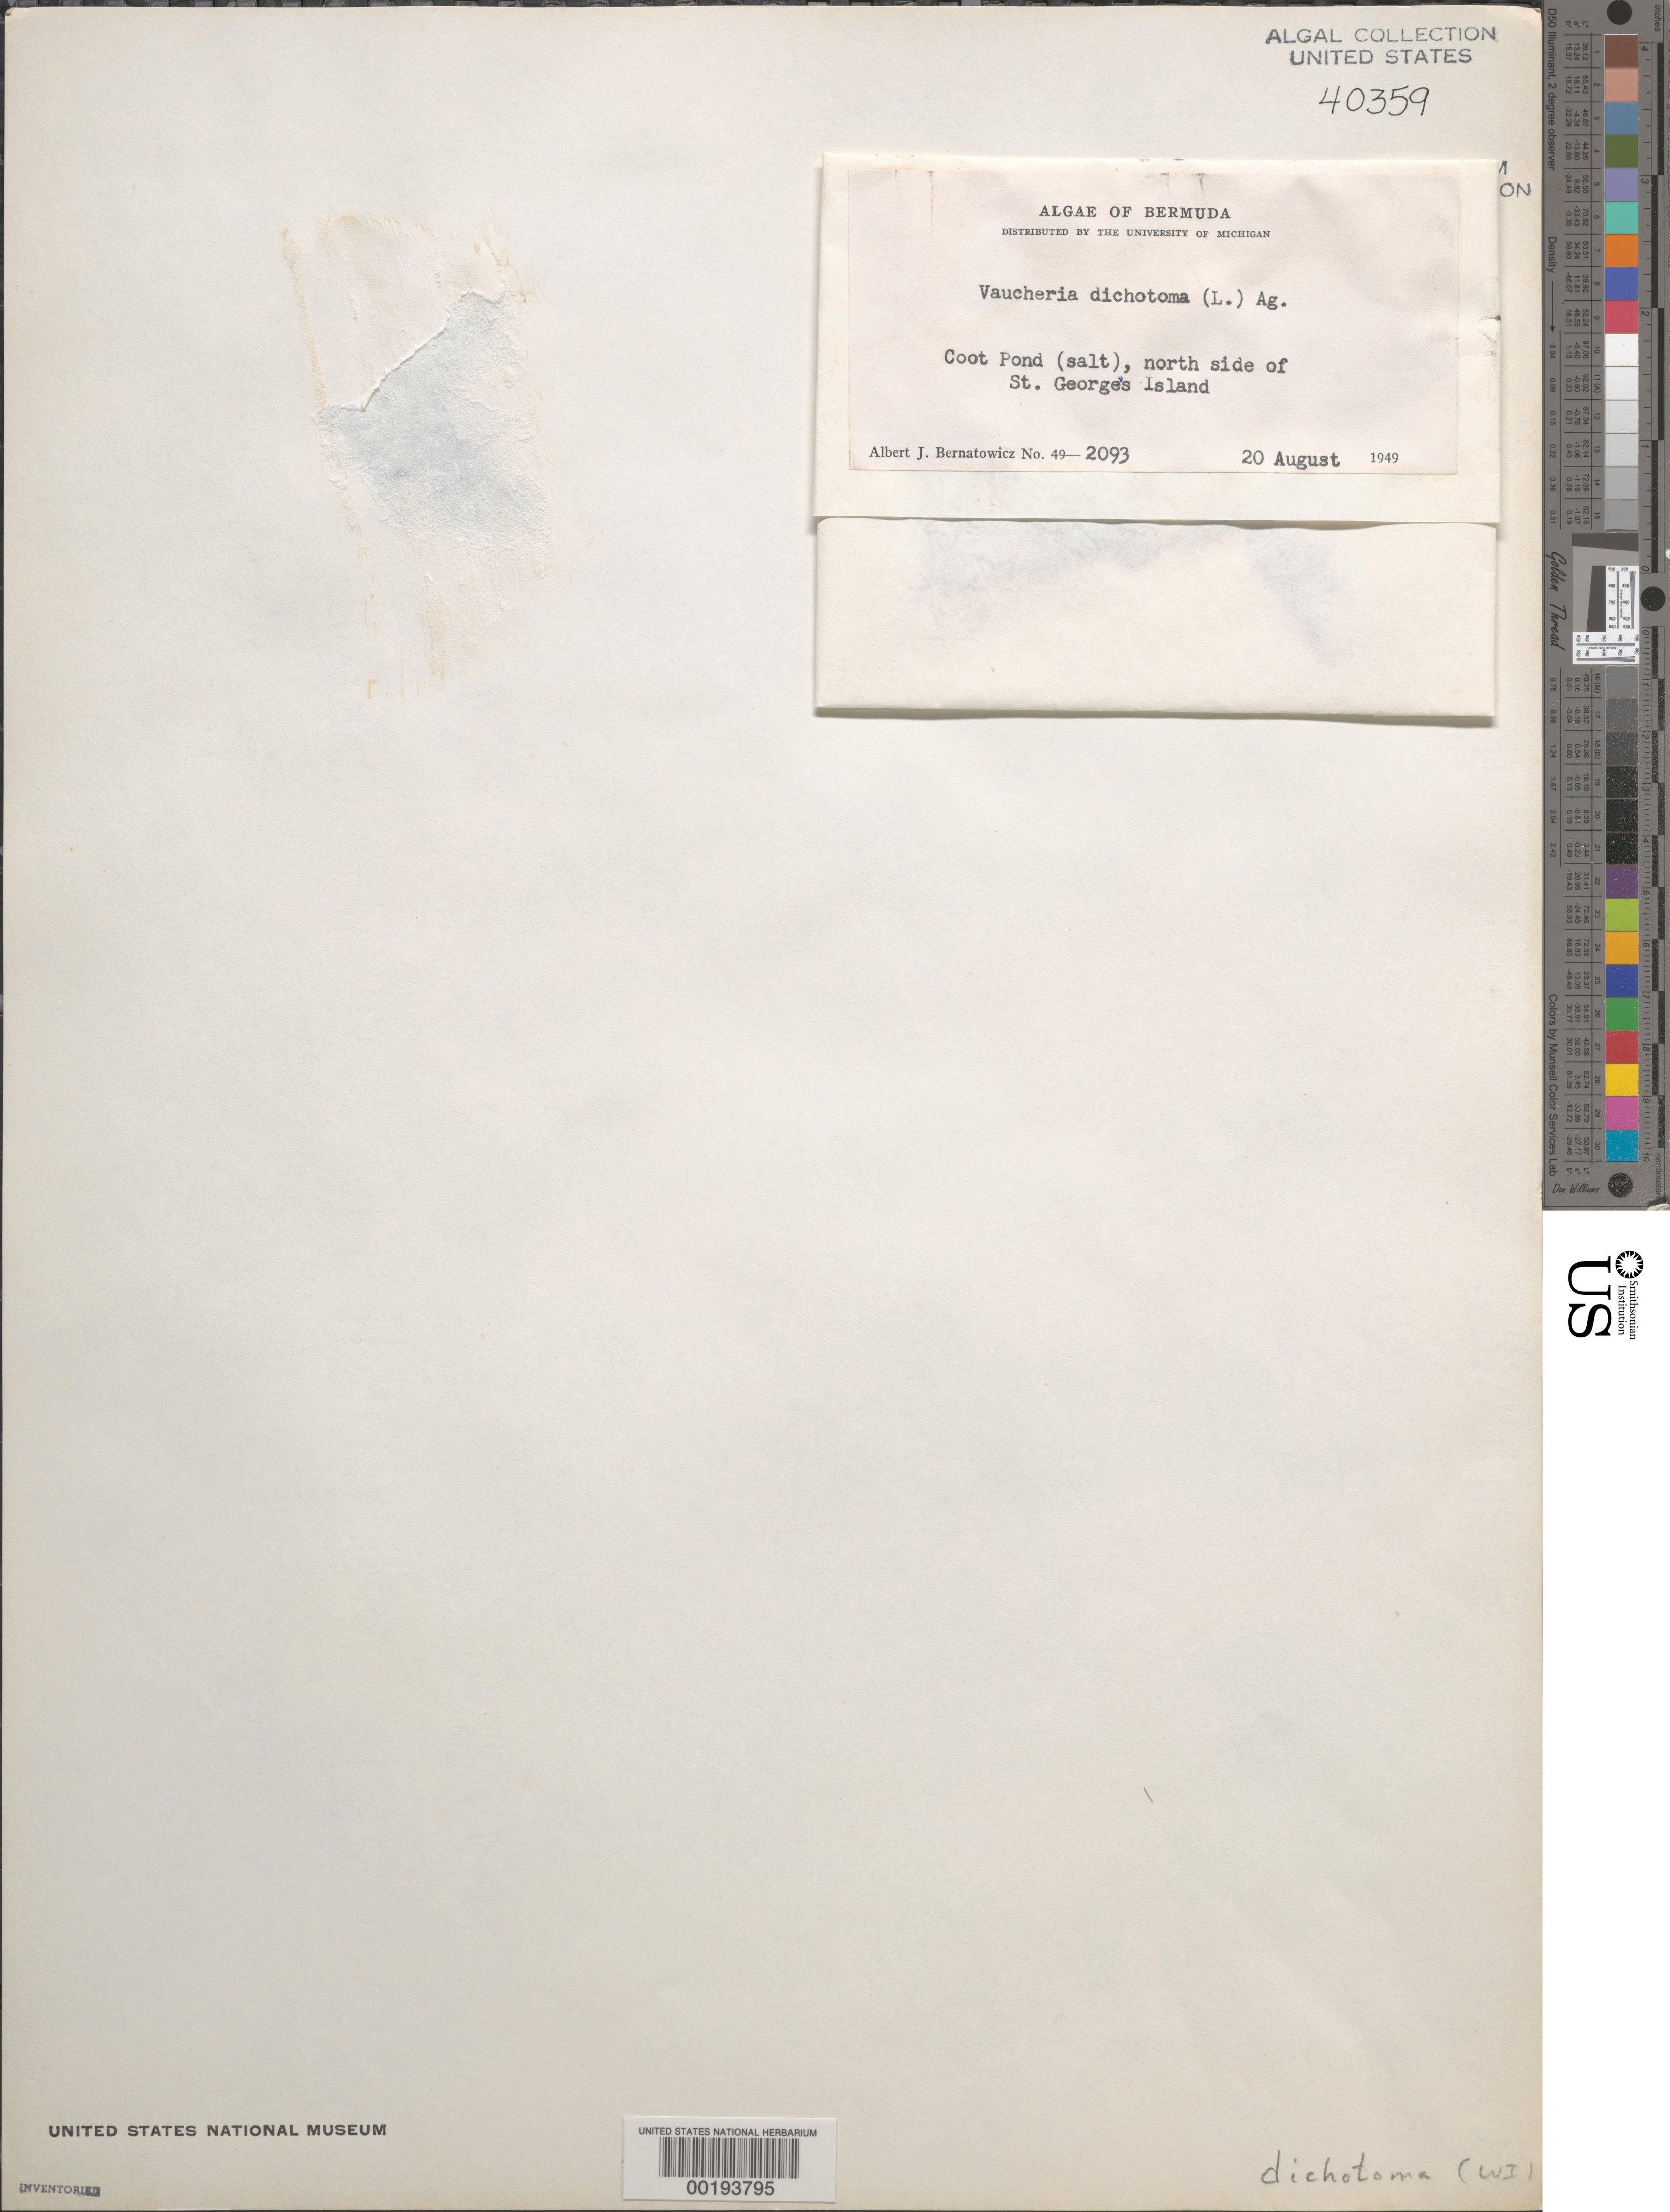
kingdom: Chromista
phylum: Ochrophyta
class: Xanthophyceae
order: Vaucheriales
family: Vaucheriaceae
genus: Vaucheria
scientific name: Vaucheria dichotoma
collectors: A. Bernatowicz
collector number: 49-2093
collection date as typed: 20 Aug 1949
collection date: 1949-08-20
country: Bermuda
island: St. George's Island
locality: Coot Pond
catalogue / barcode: US 40359